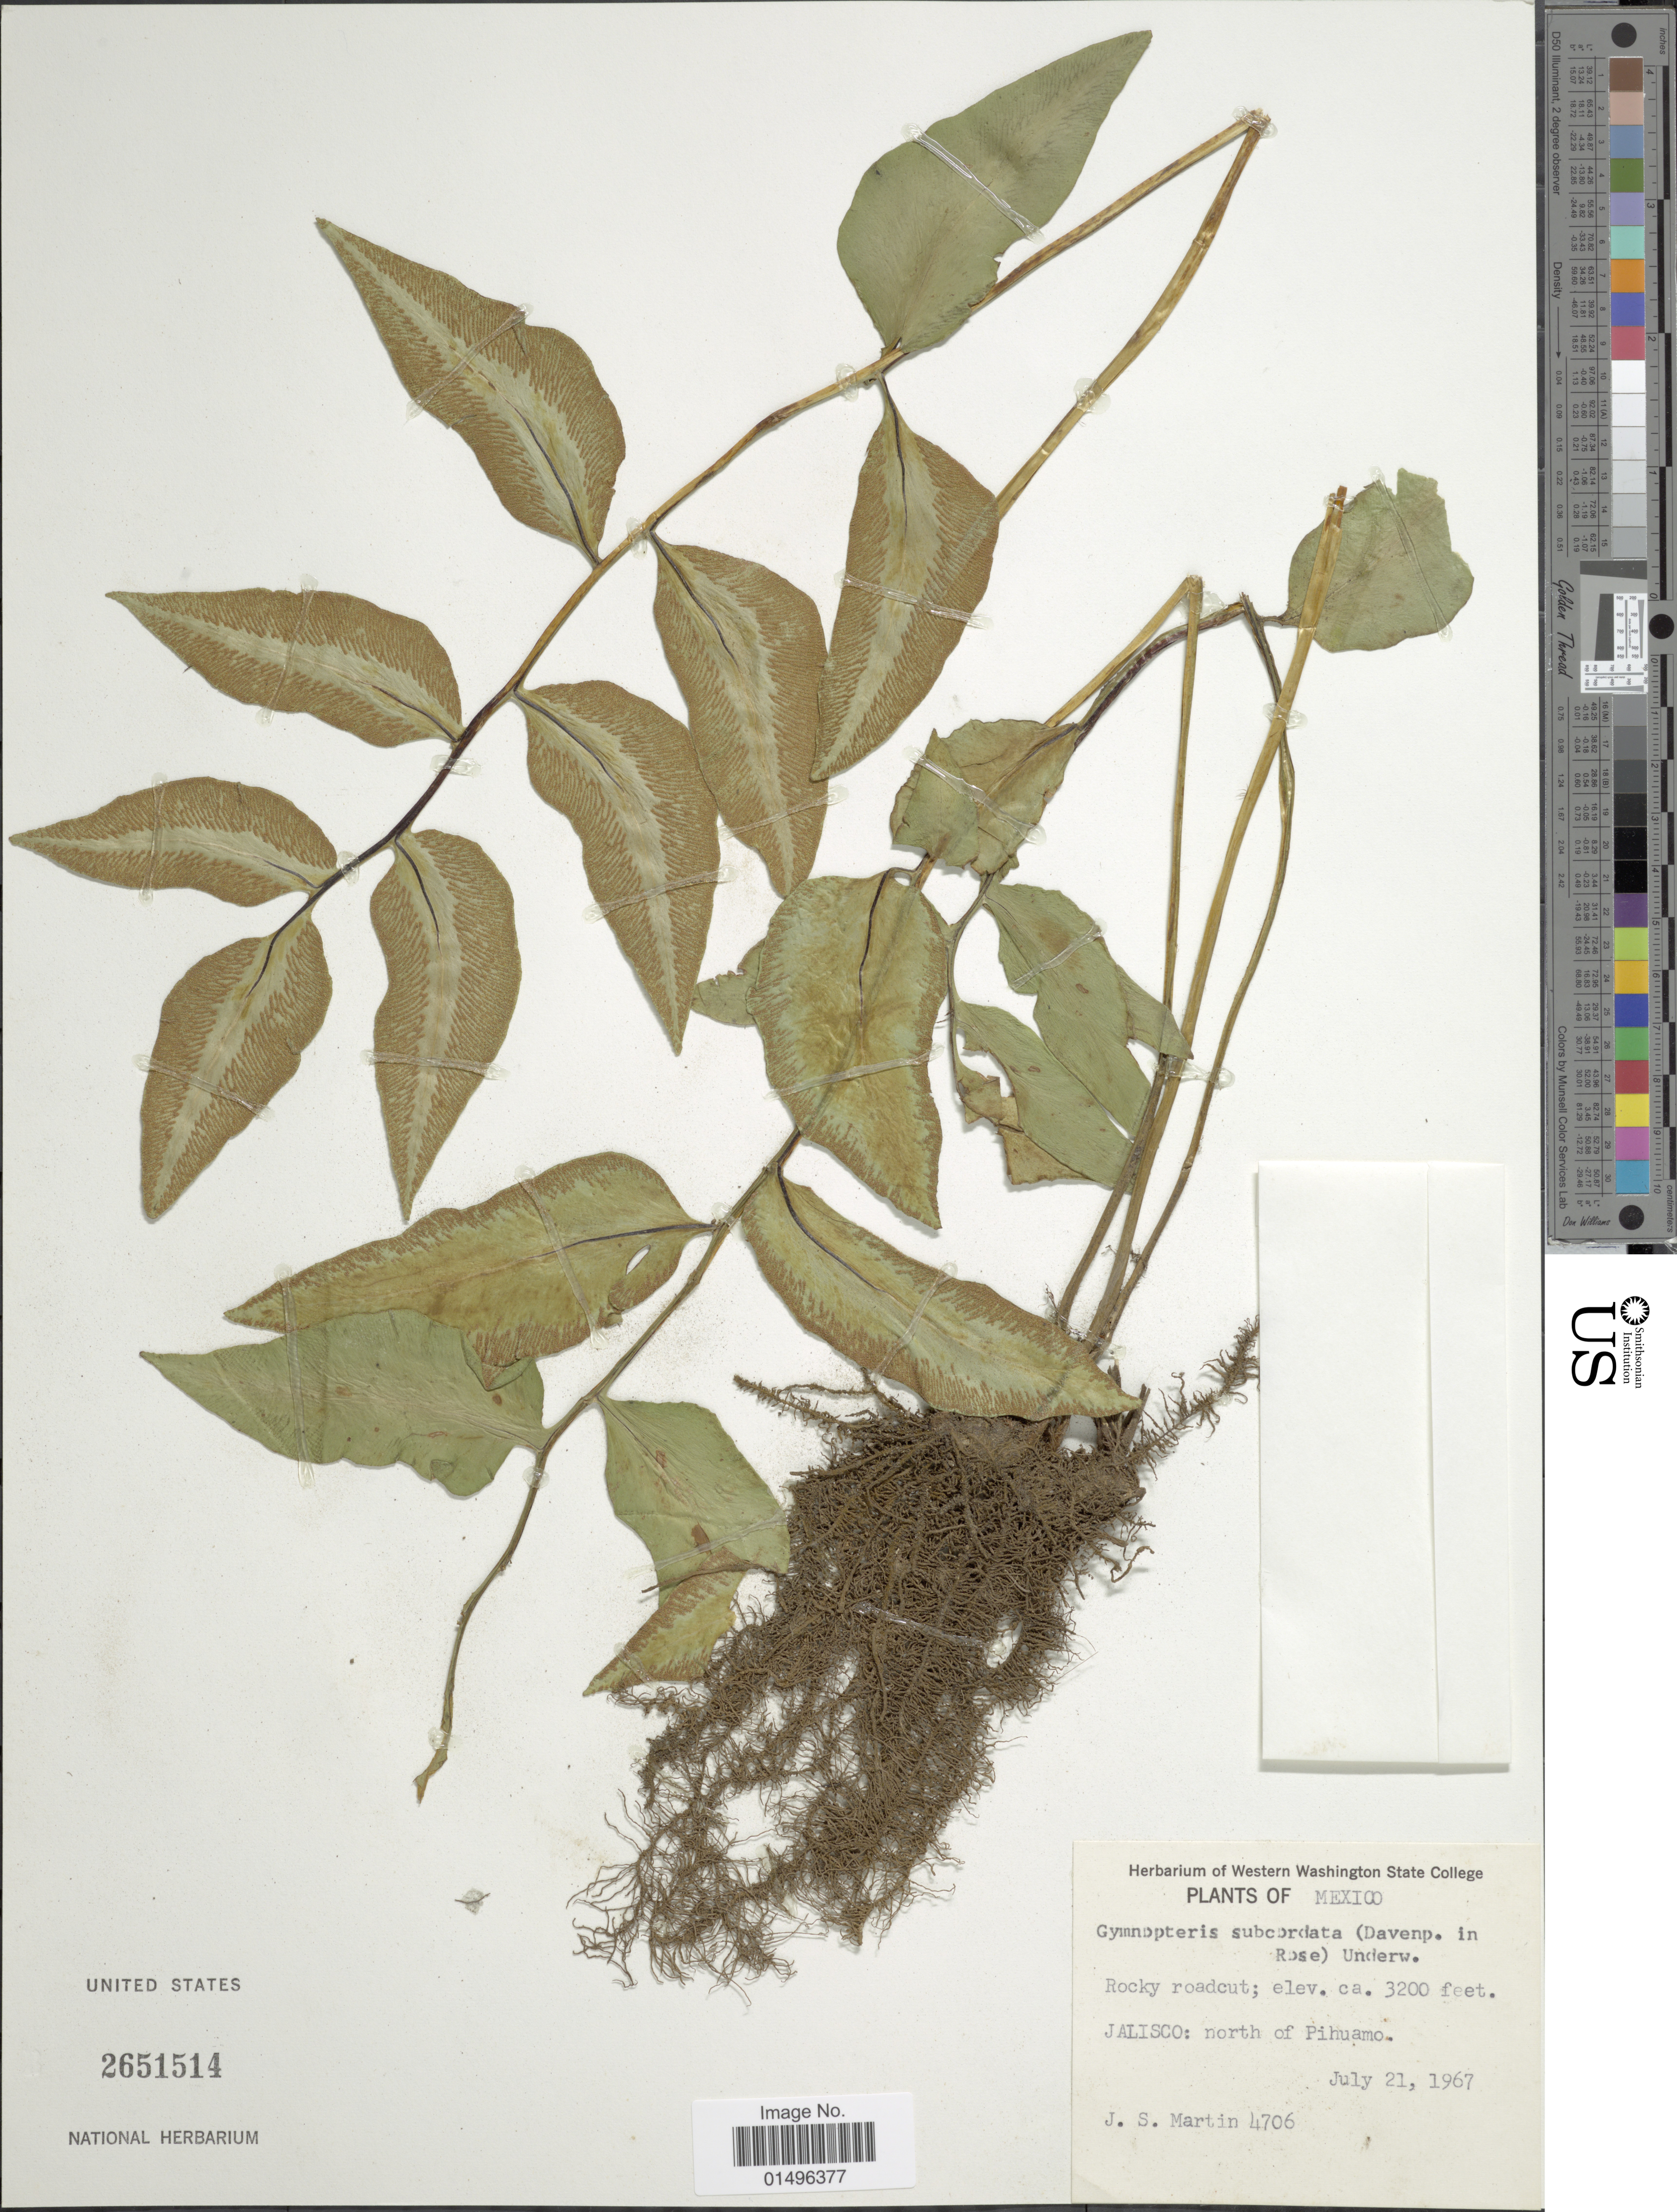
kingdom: Plantae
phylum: Tracheophyta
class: Polypodiopsida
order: Polypodiales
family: Pteridaceae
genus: Hemionitis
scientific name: Hemionitis subcordata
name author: (D.C. Eaton & Davenp.) Mickel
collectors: J. S. Martin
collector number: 4706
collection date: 1967-07-21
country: Mexico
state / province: Jalisco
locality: Mexico, north of Pihuamo.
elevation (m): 975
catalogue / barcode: US 2651514